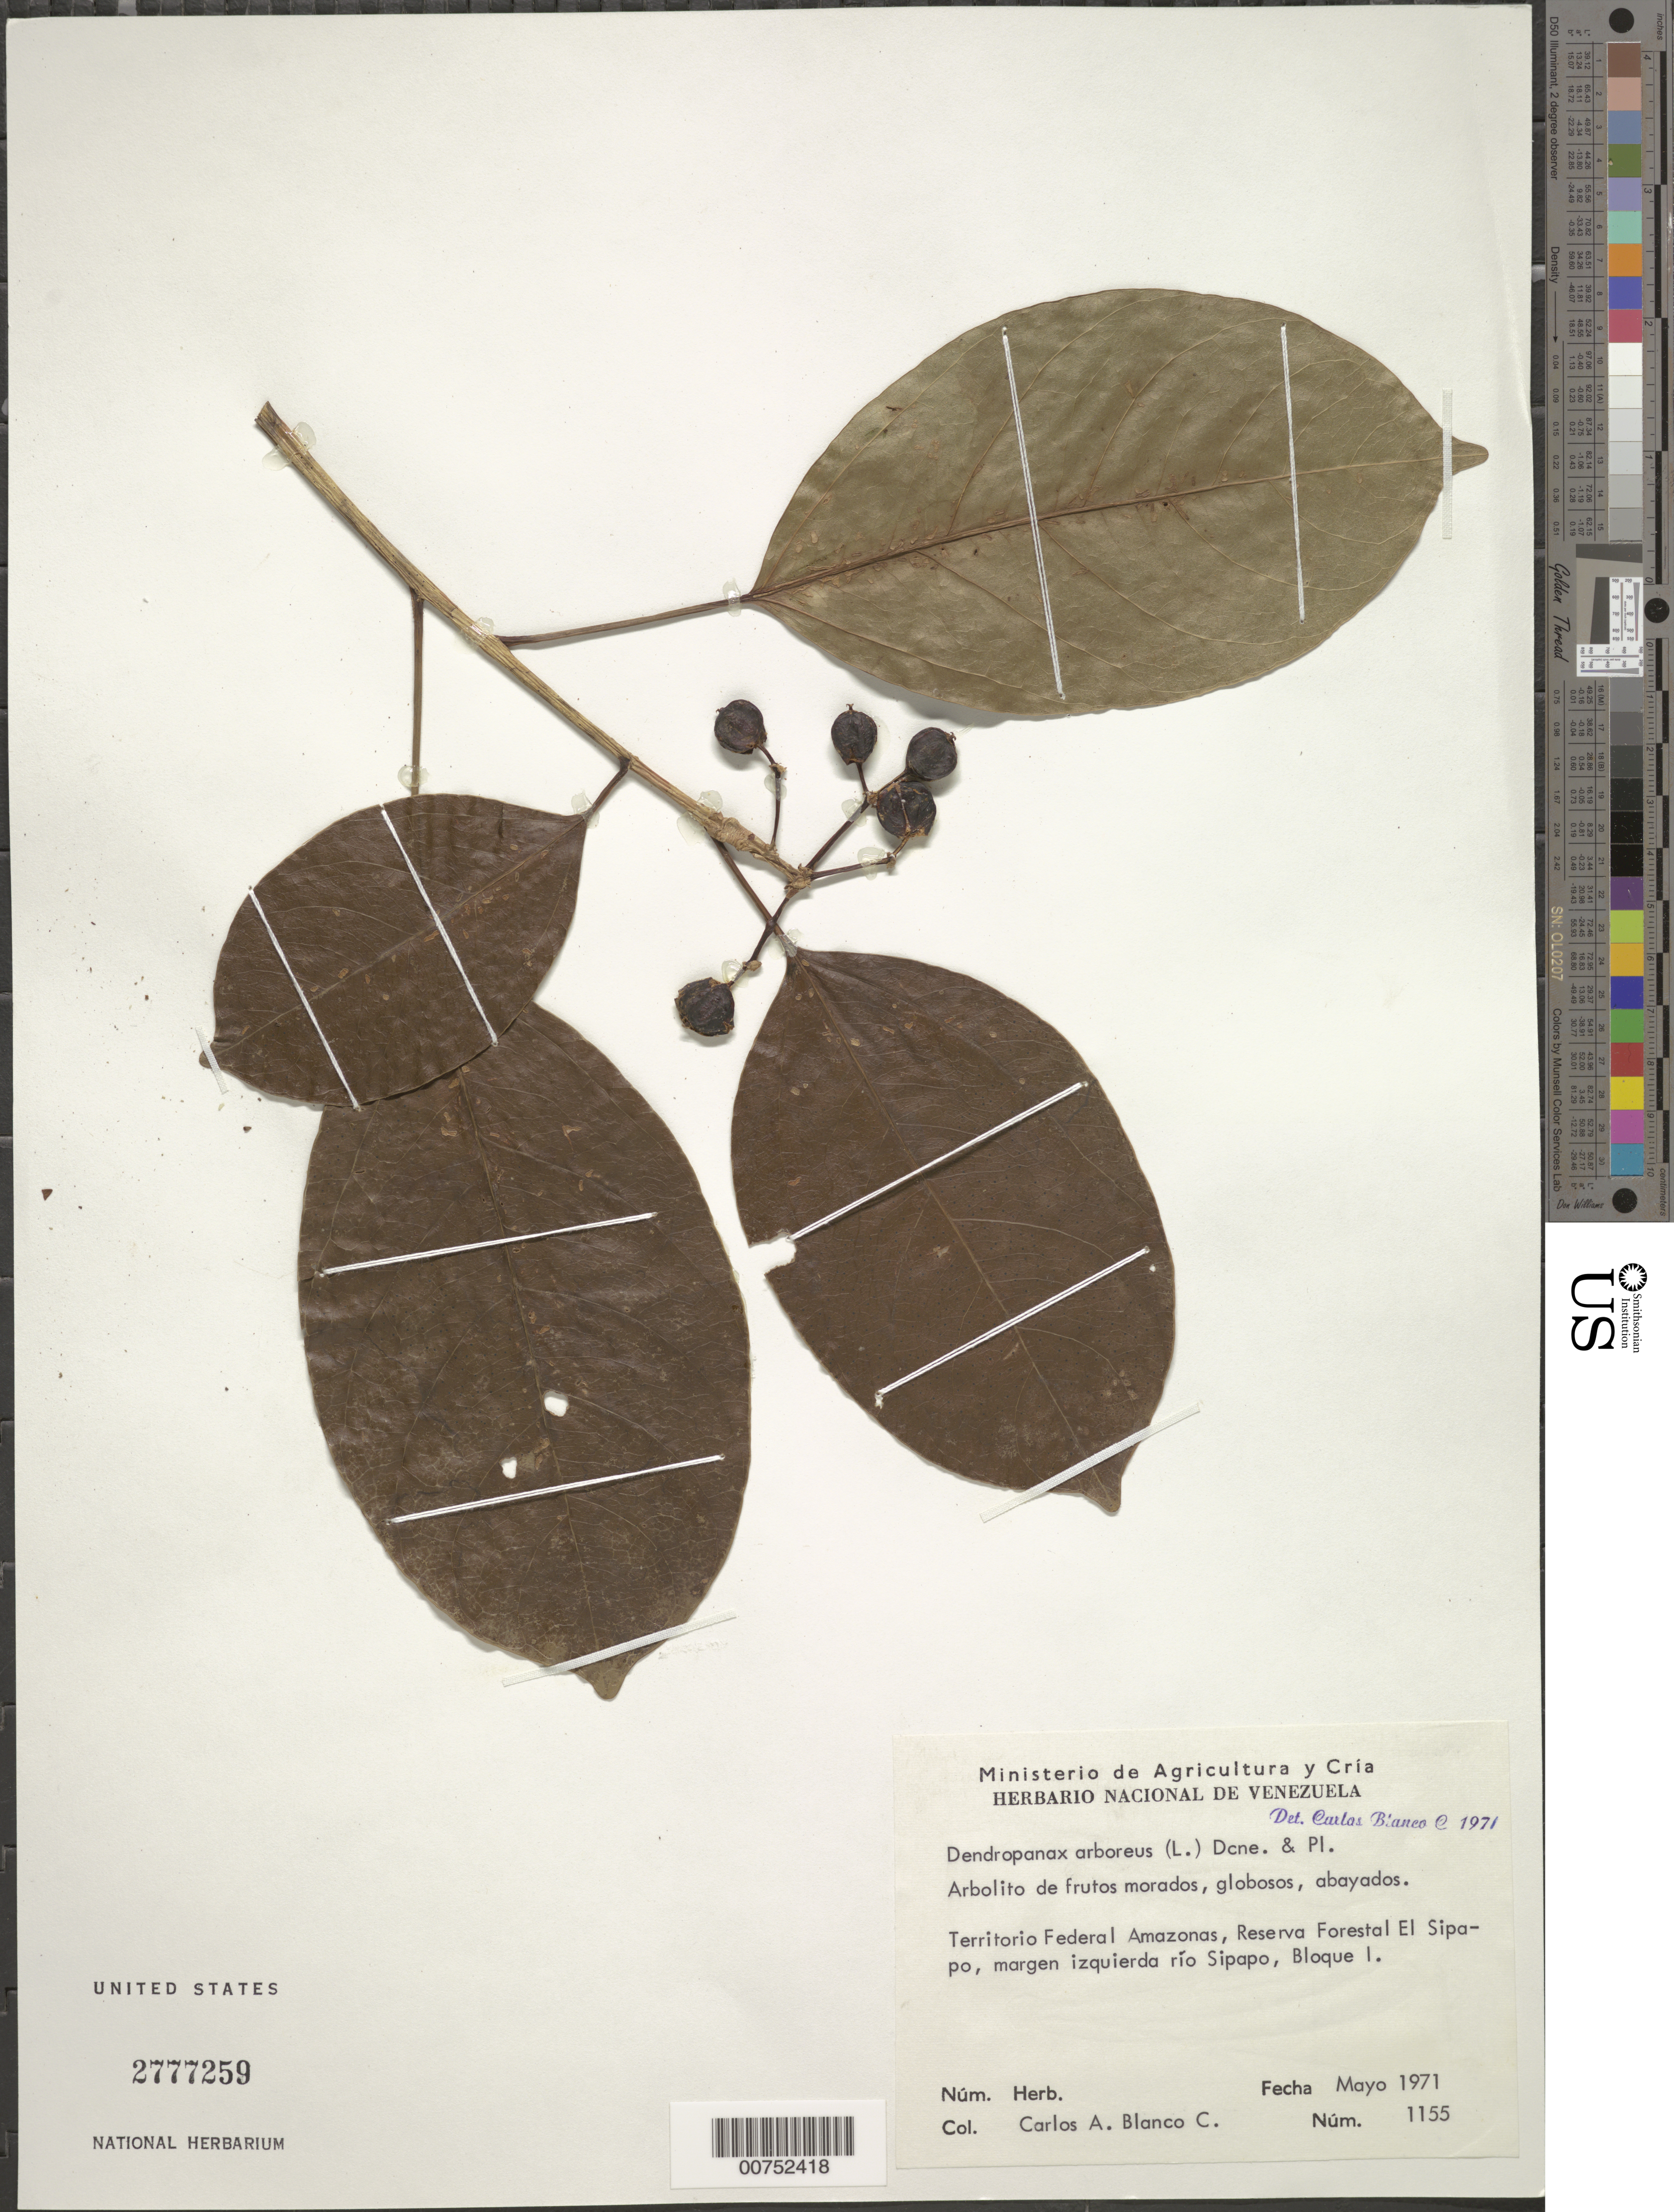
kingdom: Plantae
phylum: Tracheophyta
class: Magnoliopsida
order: Apiales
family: Araliaceae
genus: Dendropanax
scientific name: Dendropanax arboreus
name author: (L.) Decne. & Planch.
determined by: Blanco, C. A.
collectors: C. A. Blanco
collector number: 1155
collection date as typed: May-71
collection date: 1971-05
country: Venezuela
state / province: Amazonas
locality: Reserva Forestal El Sipapo, Río Sipapo; Bloque I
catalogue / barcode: US 2777259